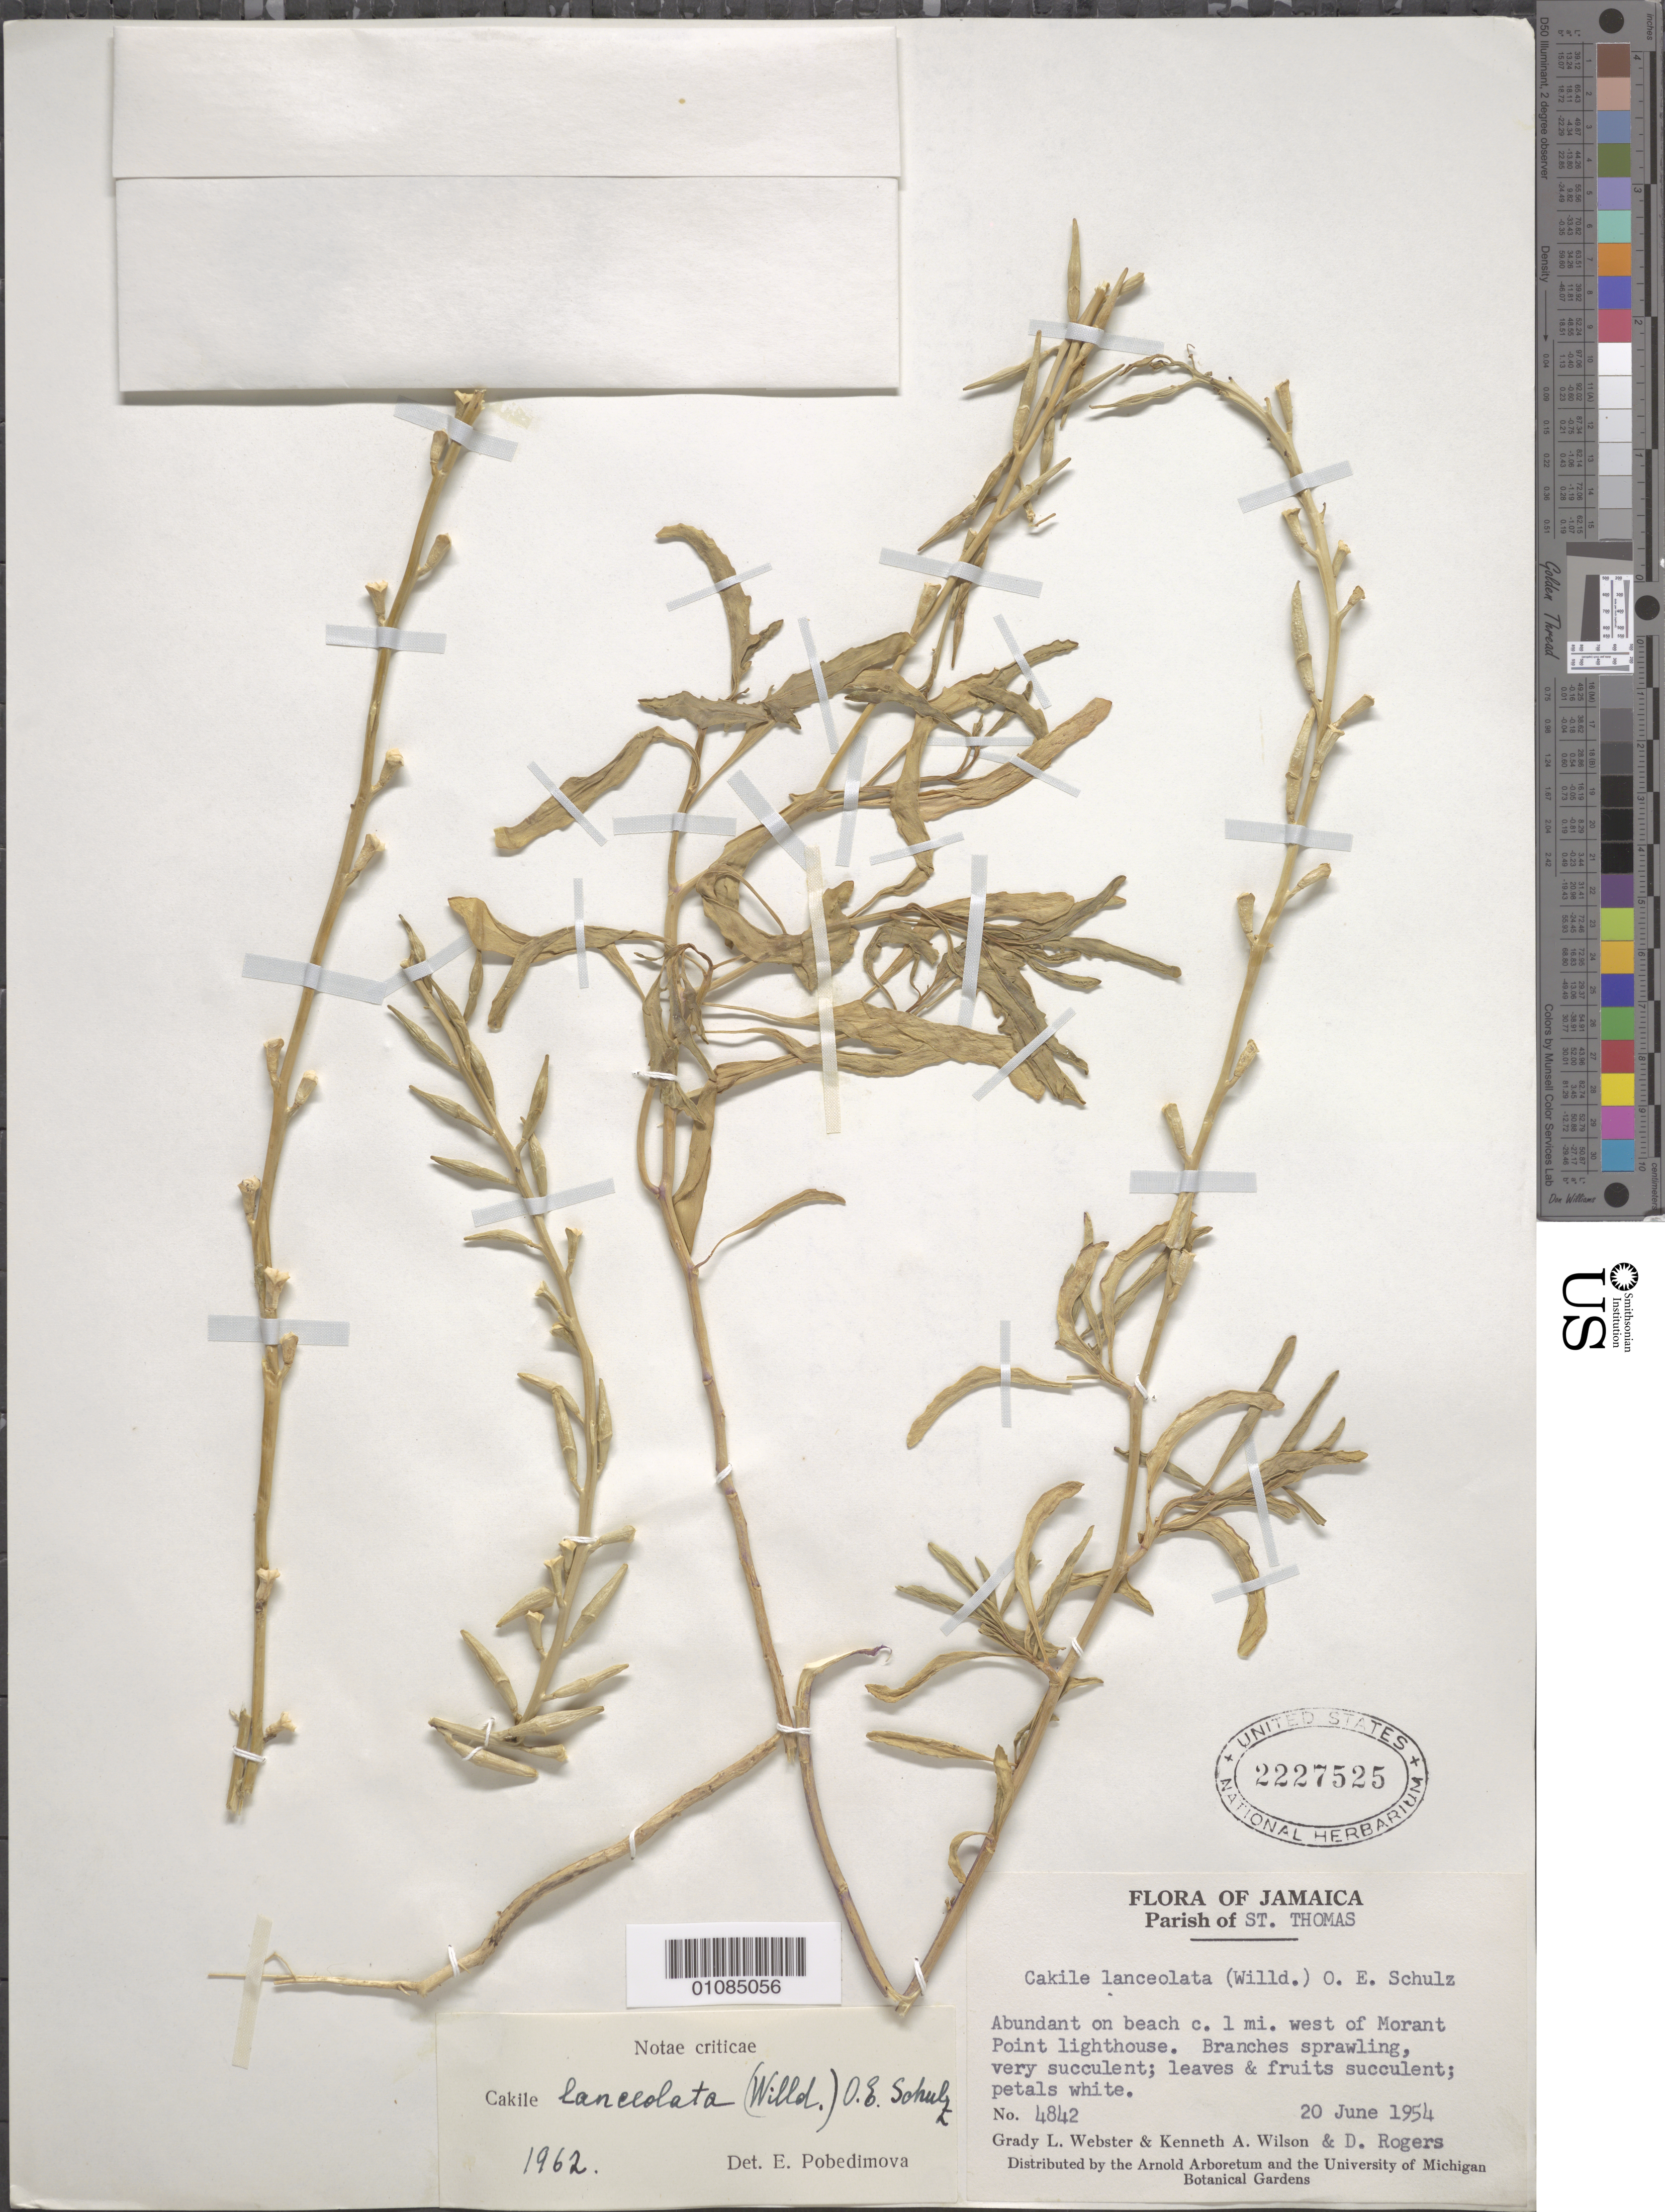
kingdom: Plantae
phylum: Tracheophyta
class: Magnoliopsida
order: Brassicales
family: Brassicaceae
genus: Cakile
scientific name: Cakile lanceolata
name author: (Willd.) O.E. Schulz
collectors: G. L. Webster, K. A. Wilson & D. Rogers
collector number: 4842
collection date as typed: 20 Jun 1954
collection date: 1954-06-20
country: Jamaica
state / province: Saint Thomas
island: Jamaica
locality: Abundant on beach c. 1 mi. W of Morant Point lighthouse.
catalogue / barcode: US 2227525